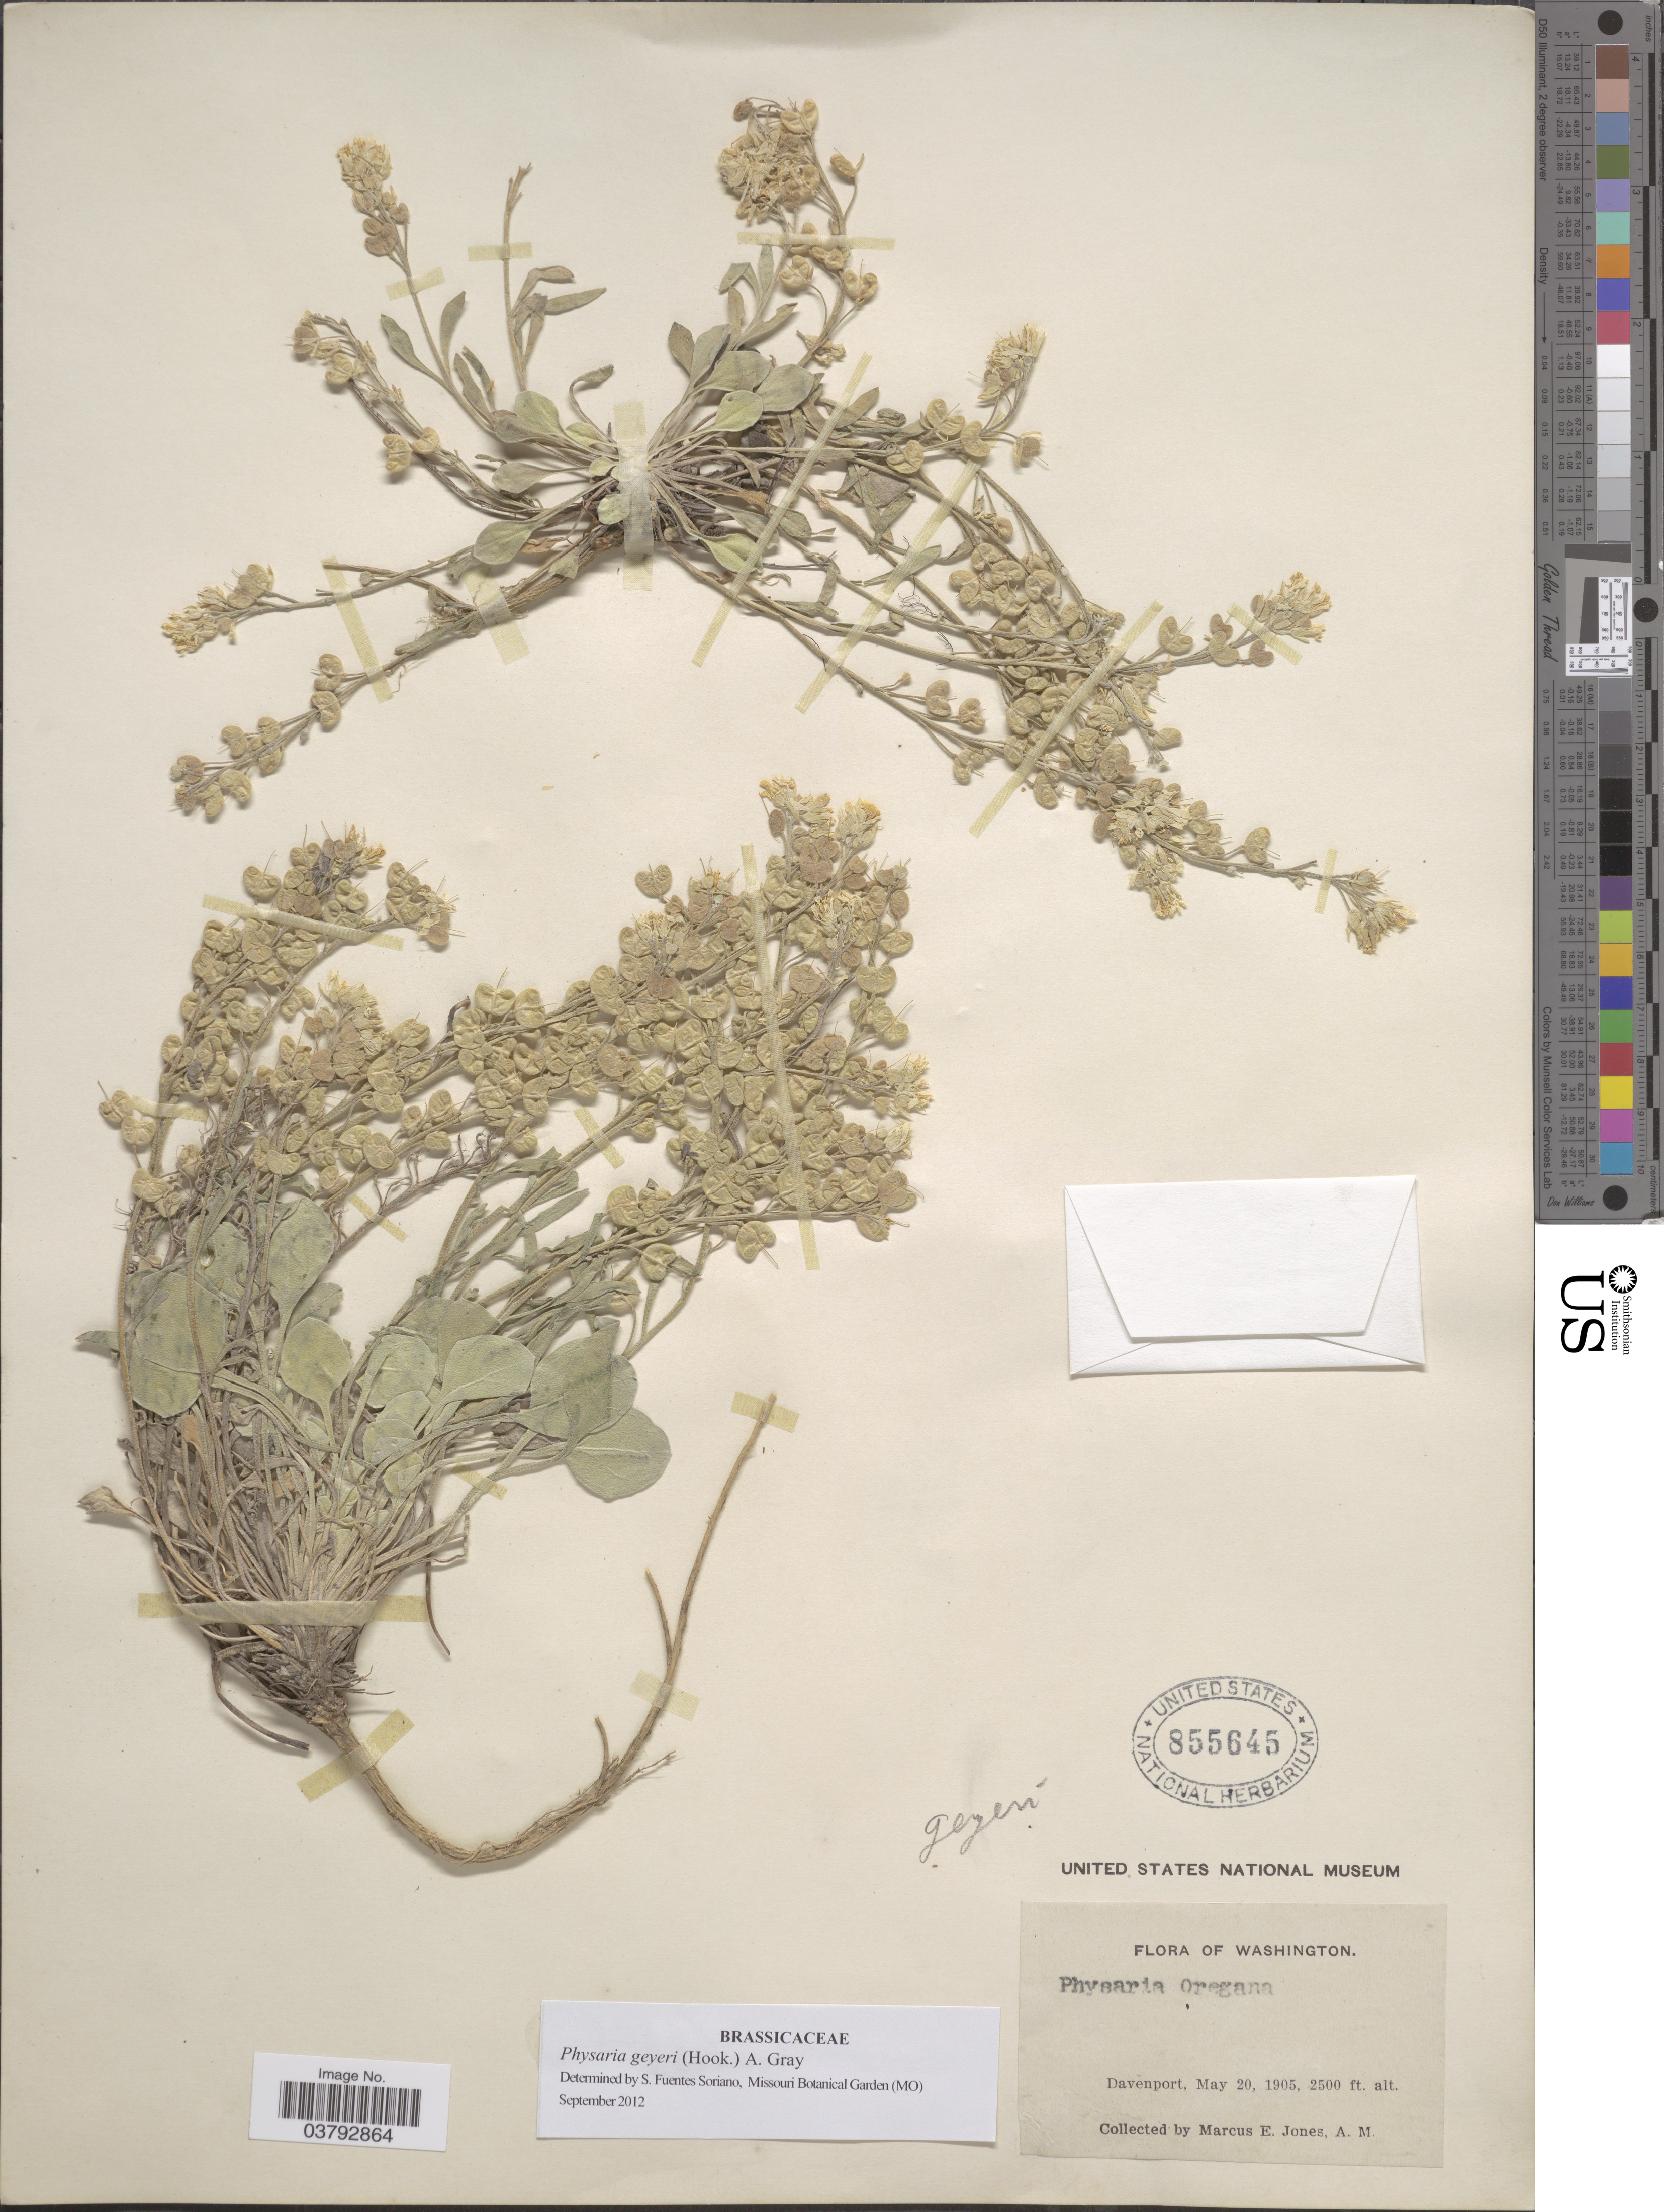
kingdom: Plantae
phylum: Tracheophyta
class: Magnoliopsida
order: Brassicales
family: Brassicaceae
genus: Physaria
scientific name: Physaria geyeri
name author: (Hook.) A. Gray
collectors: M. E. Jones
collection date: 1905-05-20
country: United States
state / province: Washington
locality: Davenport.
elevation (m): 762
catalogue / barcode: US 855645